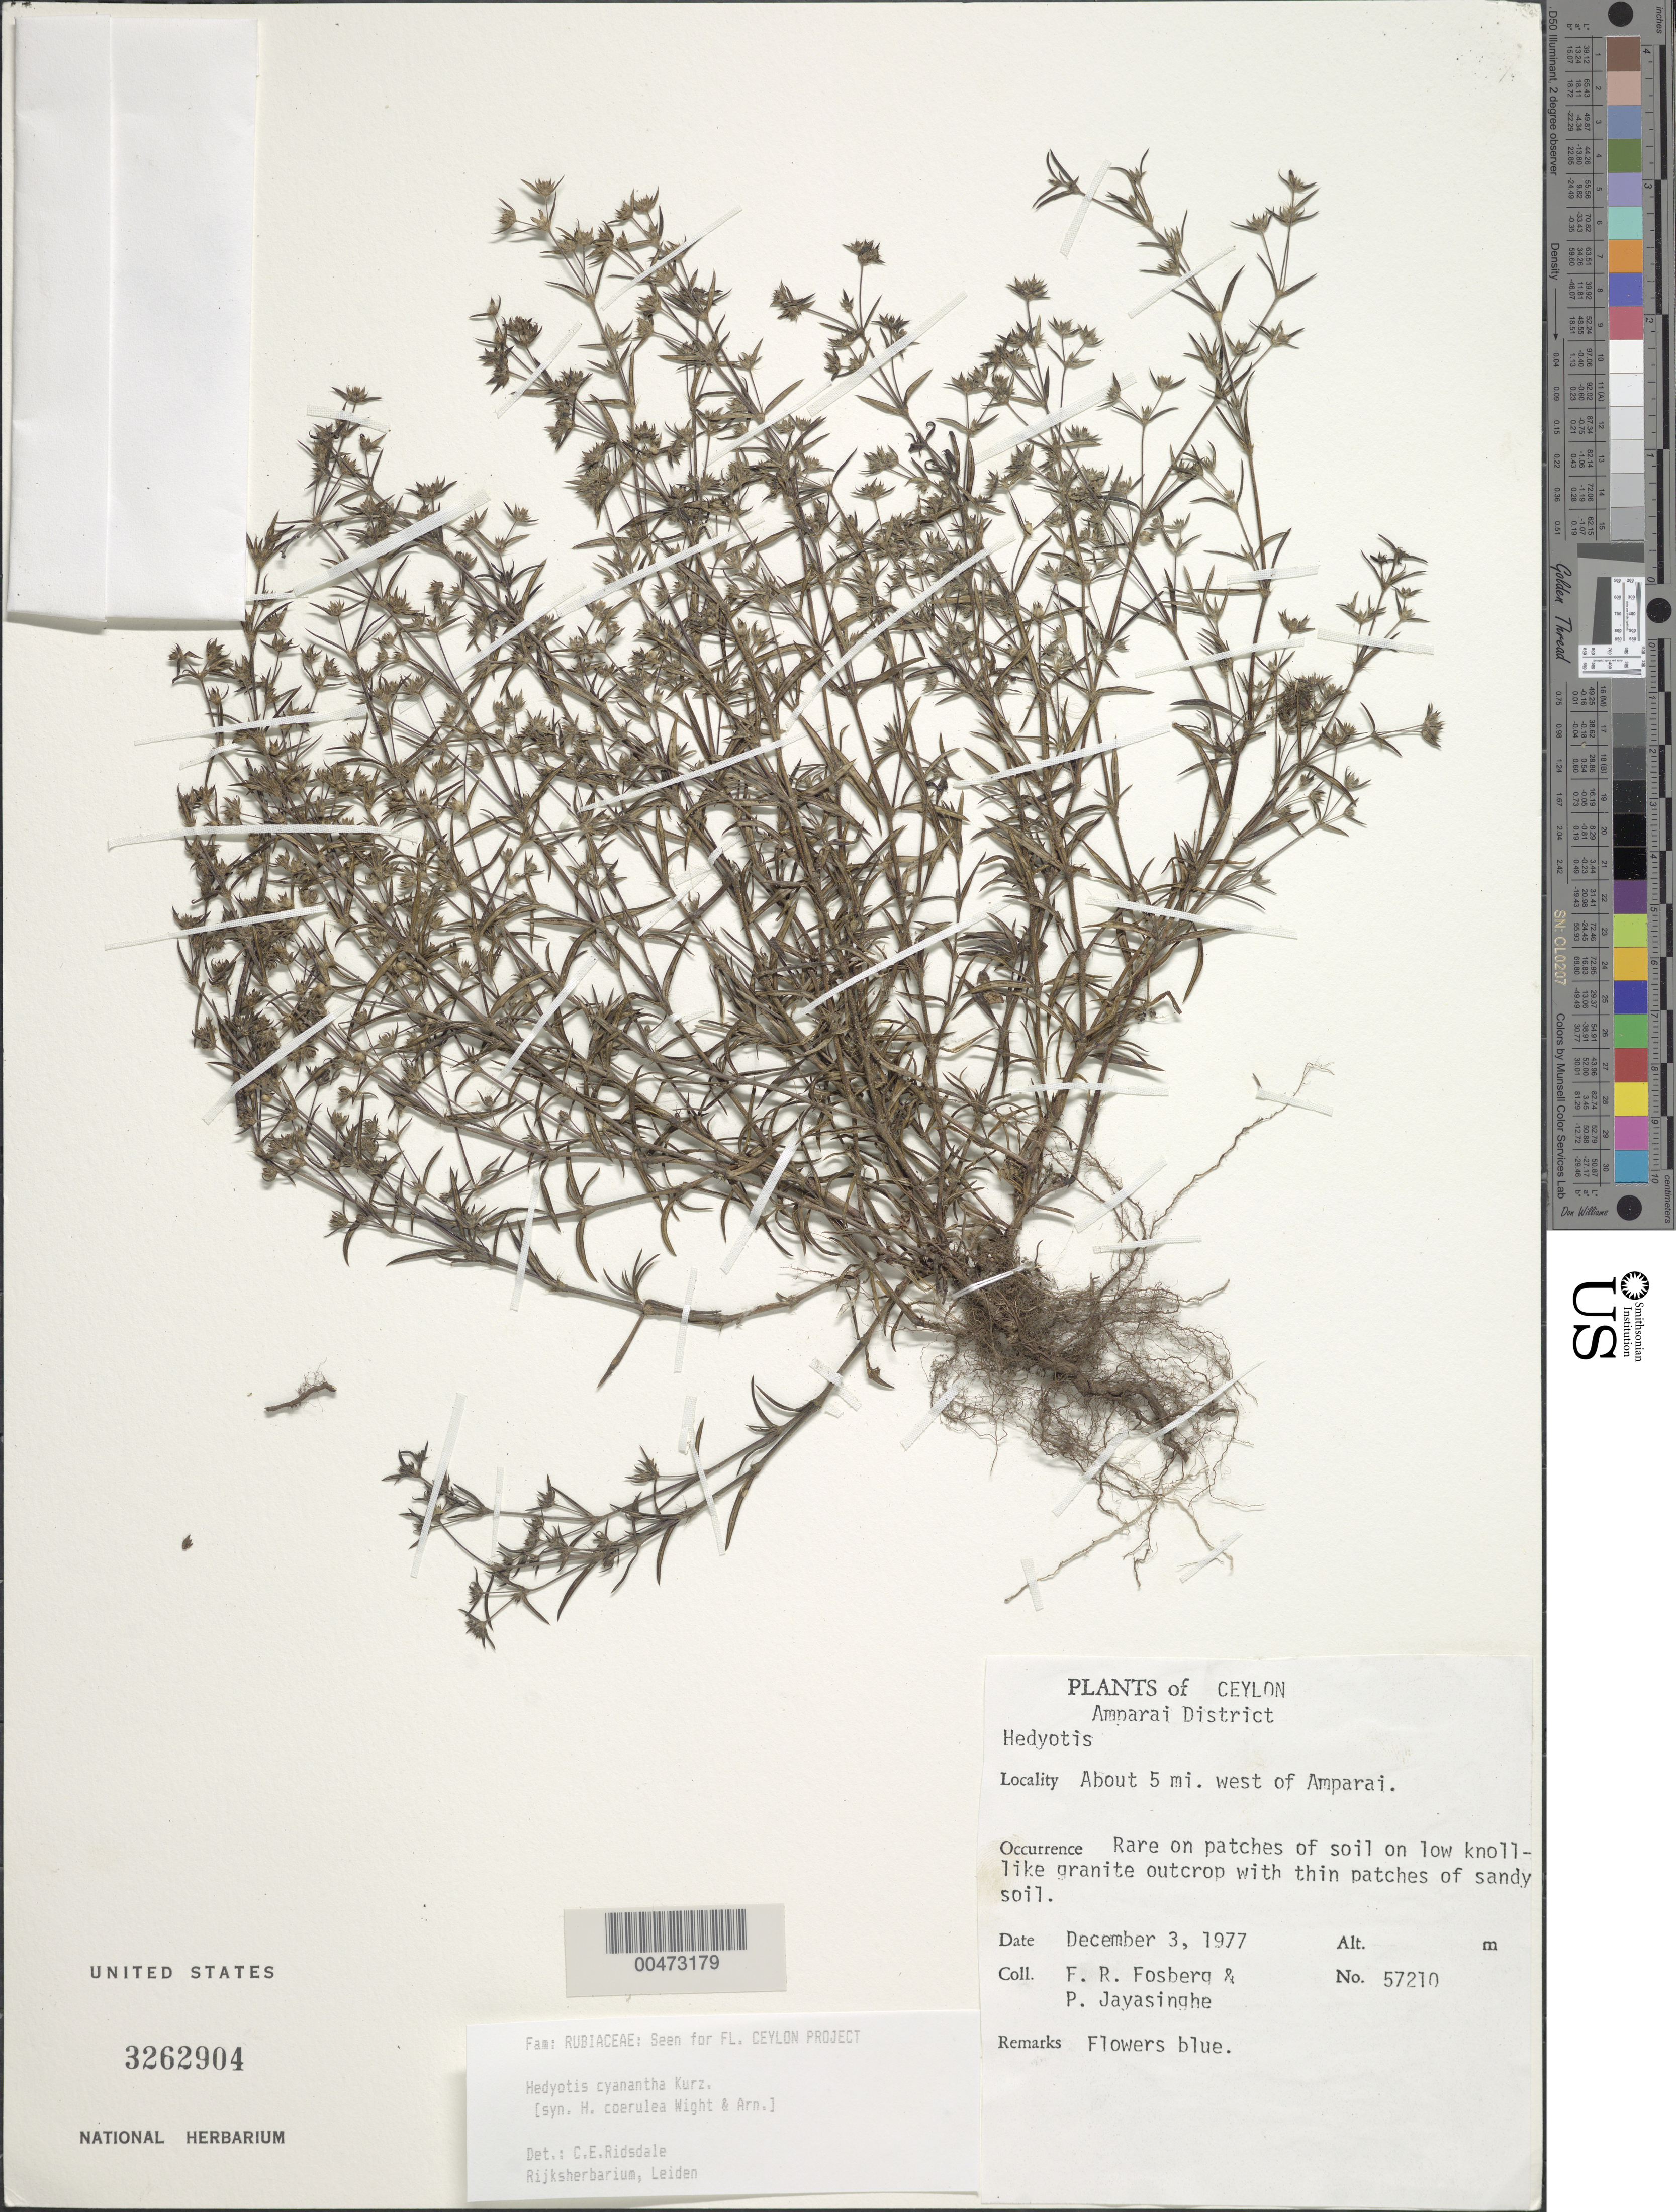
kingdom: Plantae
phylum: Tracheophyta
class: Magnoliopsida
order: Gentianales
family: Rubiaceae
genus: Hedyotis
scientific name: Hedyotis cyanantha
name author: Kurz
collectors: F. R. Fosberg & P. Jayasinghe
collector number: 57210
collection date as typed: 03 Dec 1977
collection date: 1977-12-03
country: Sri Lanka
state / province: Eastern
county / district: Ampara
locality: about 5 mi W of Amparai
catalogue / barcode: US 3262904